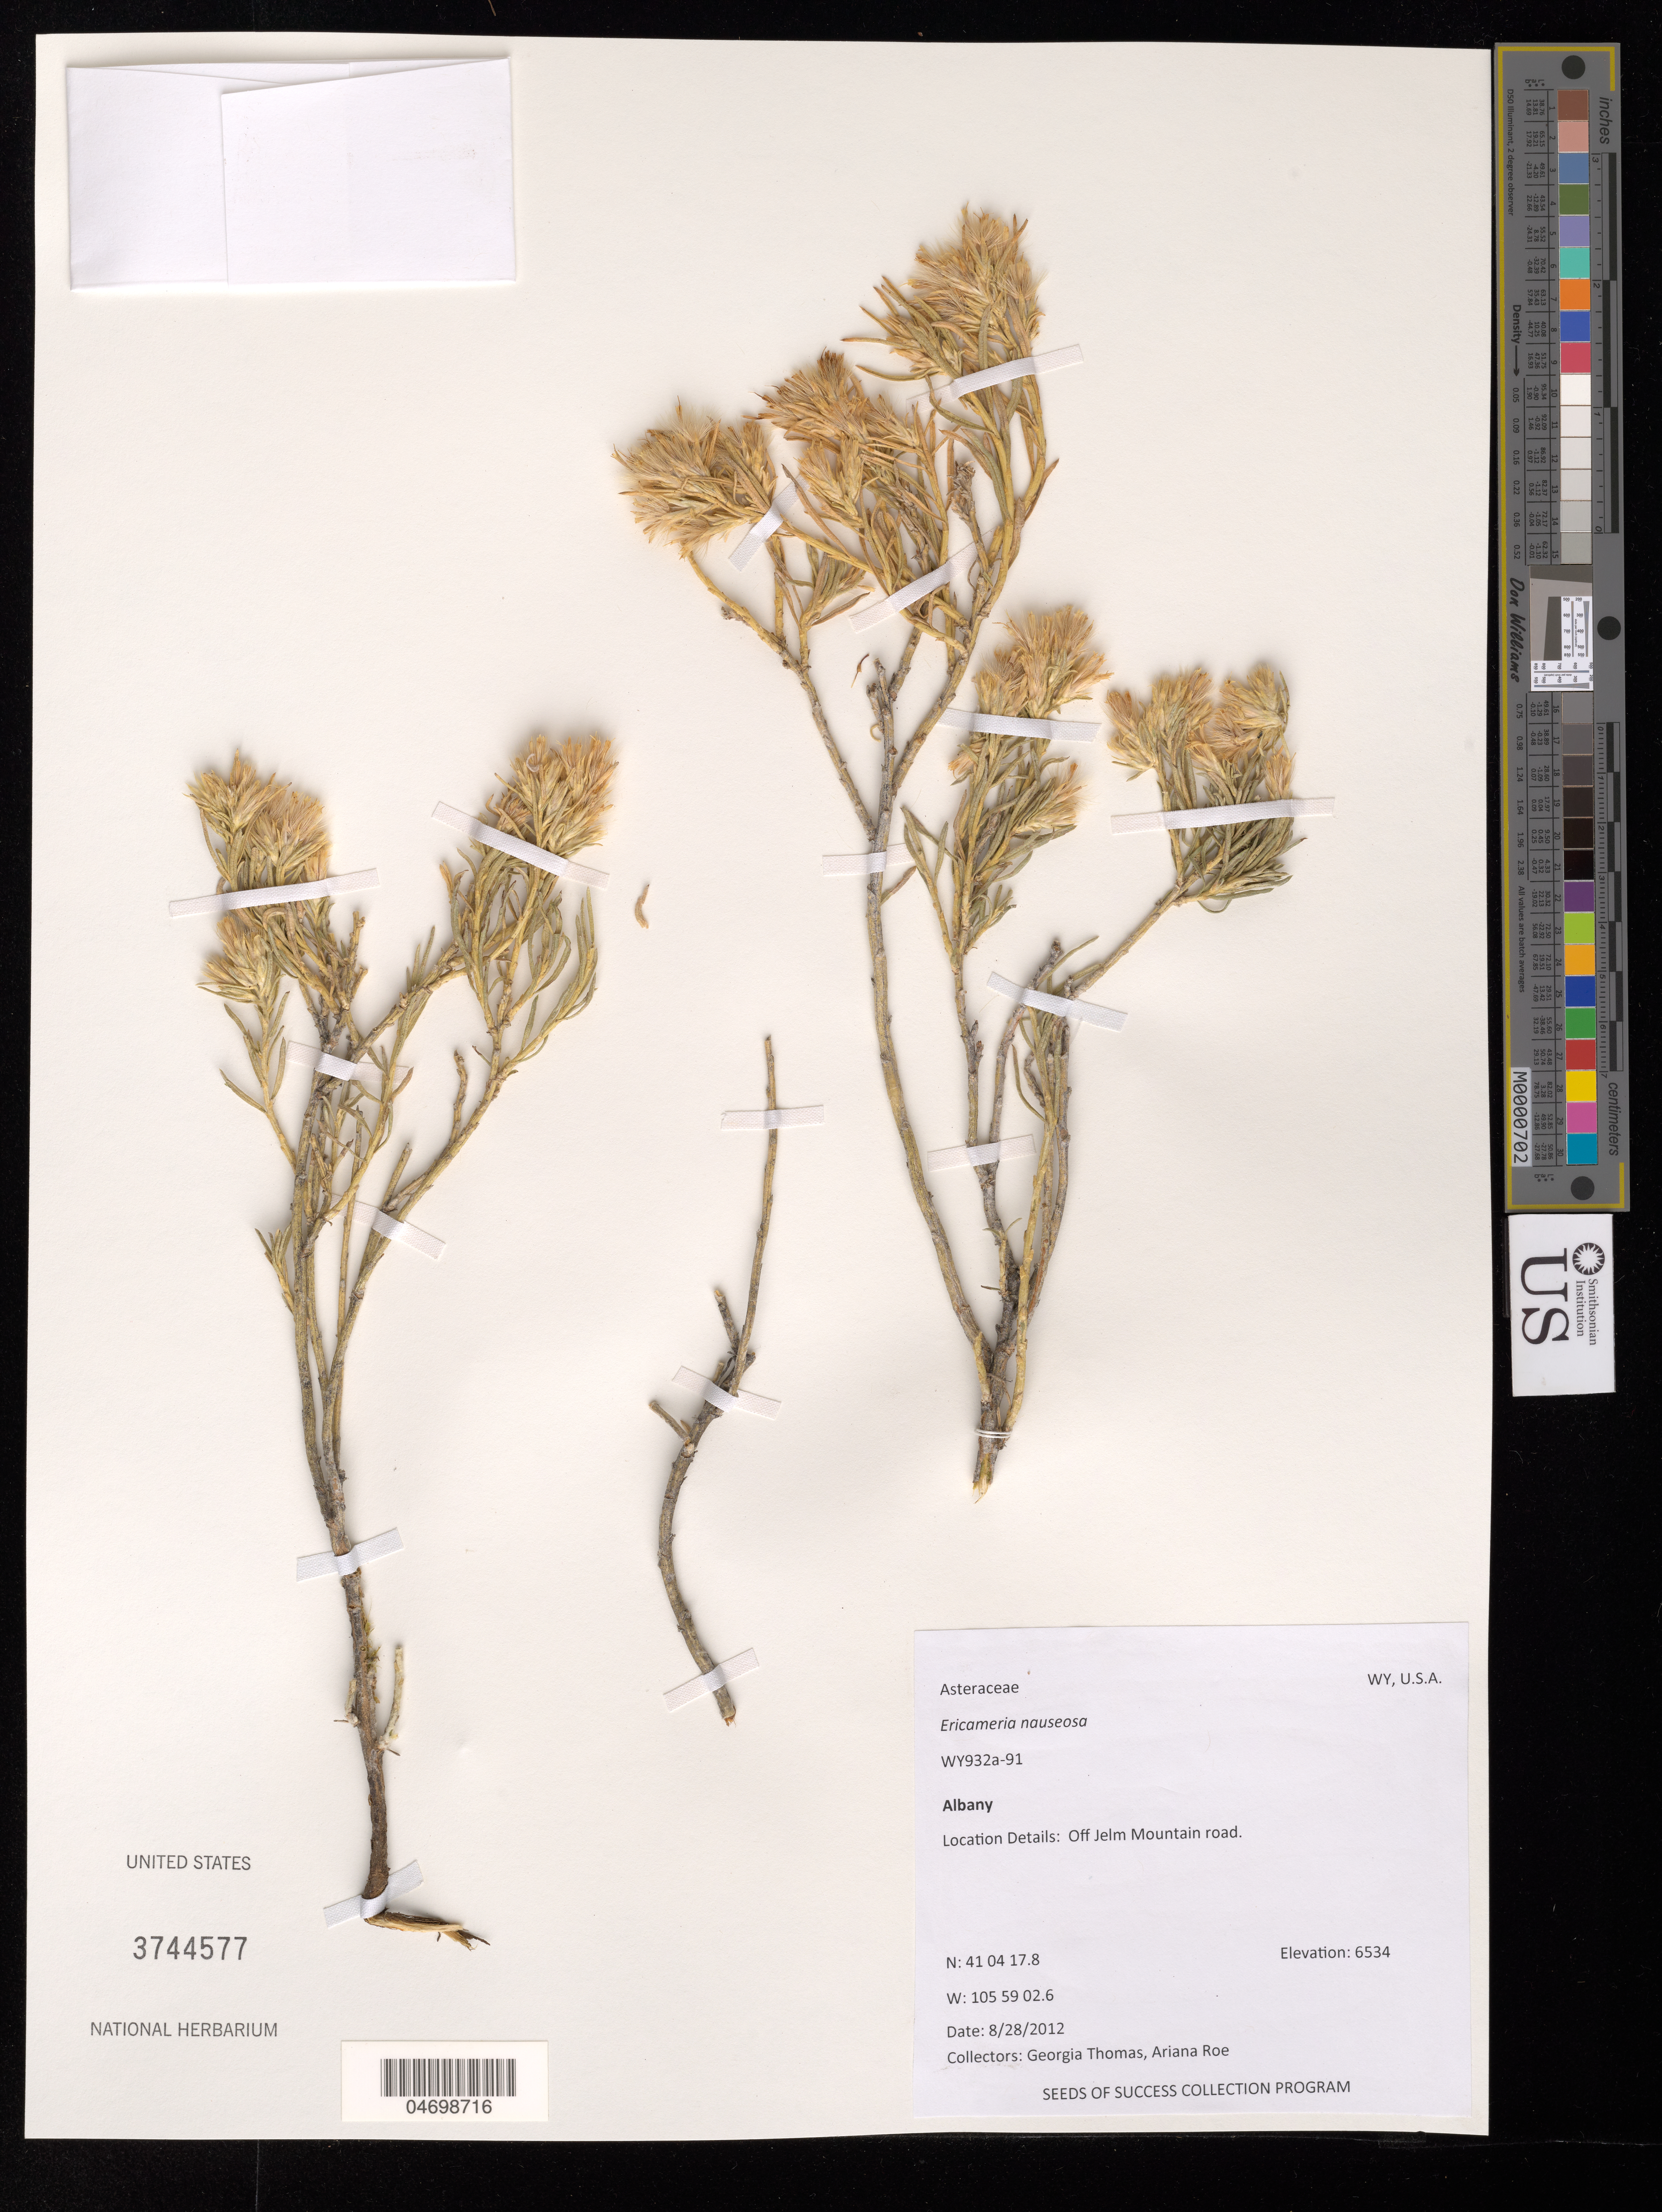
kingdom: Plantae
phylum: Tracheophyta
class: Magnoliopsida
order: Asterales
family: Asteraceae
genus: Ericameria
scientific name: Ericameria nauseosa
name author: (Pall. ex Pursh) G.L. Nesom & G.I. Baird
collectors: G. Thomas & A. Roe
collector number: WY932A-91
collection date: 2012-08-28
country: United States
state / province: Wyoming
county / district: Albany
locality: Off Jelm Mtn road.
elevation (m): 1992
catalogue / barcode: US 3744577